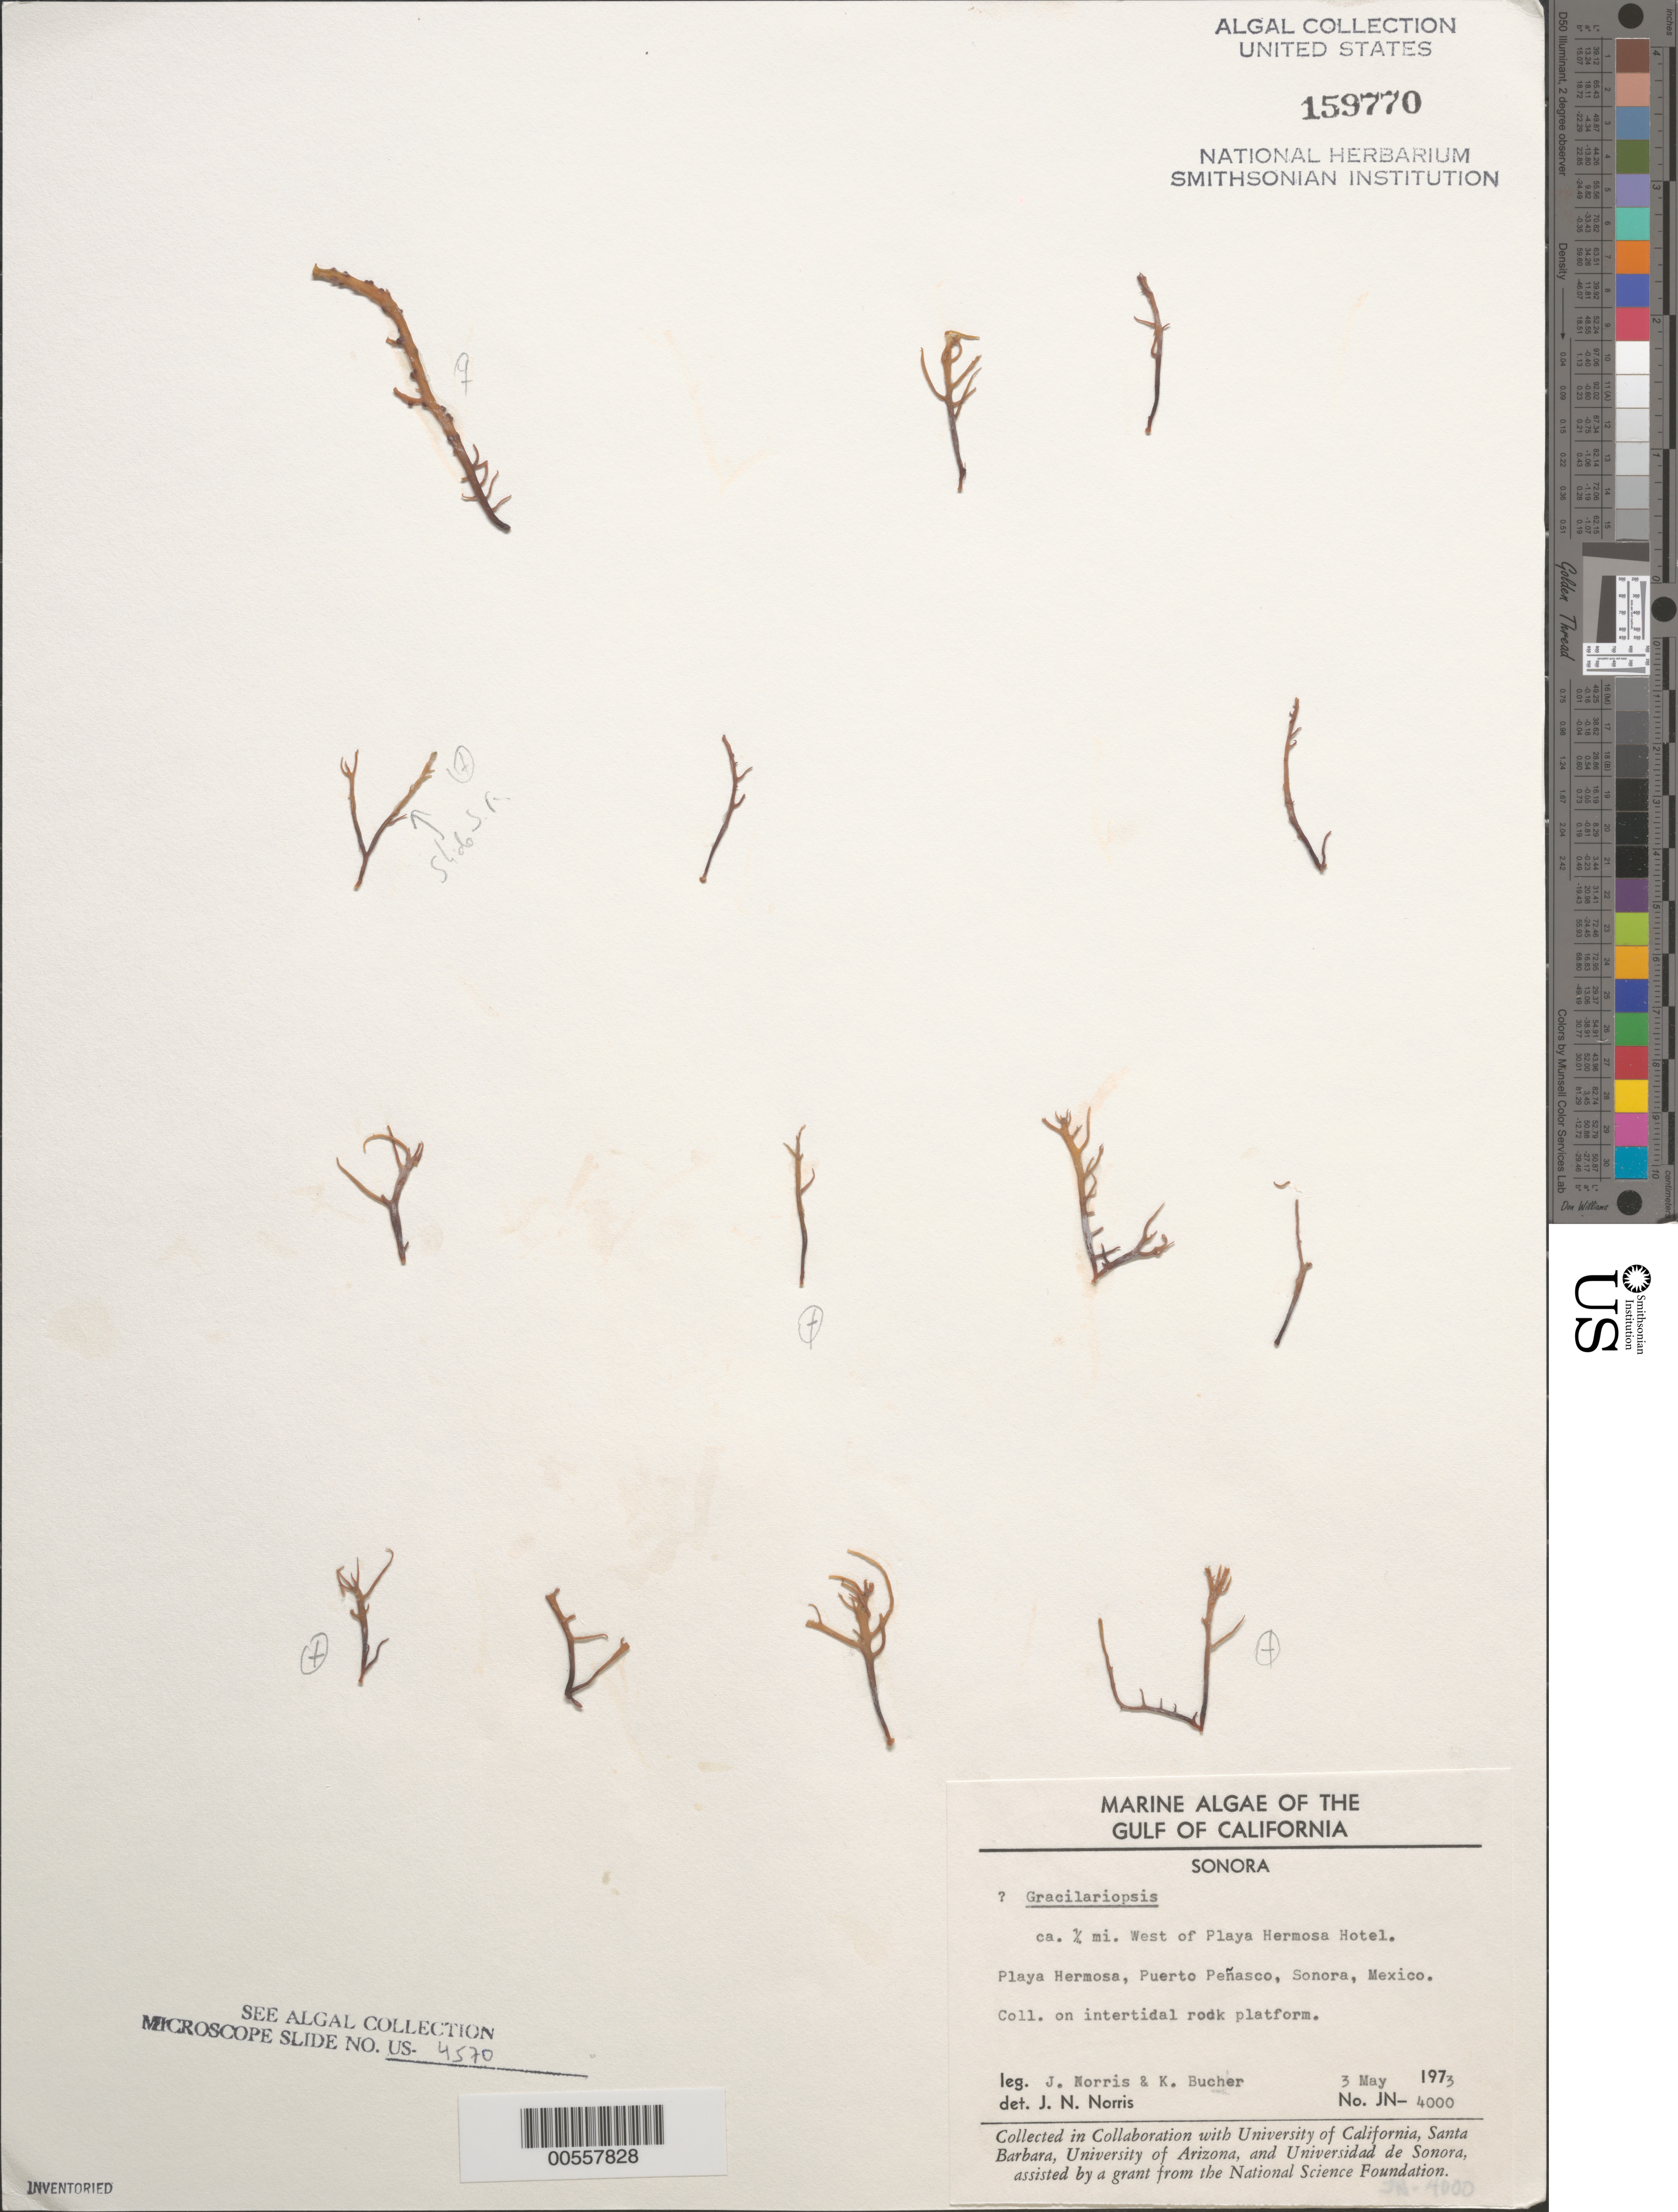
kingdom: Plantae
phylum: Rhodophyta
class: Florideophyceae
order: Gracilariales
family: Gracilariaceae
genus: Gracilariopsis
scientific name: Gracilariopsis sp.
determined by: Norris, James N.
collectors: J. N. Norris & K. E. Bucher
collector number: JN-4000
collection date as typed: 03 May 1973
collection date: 1973-05-03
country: Mexico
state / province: Sonora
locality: Playa Hermosa, Puerto Penasco, ca. 0.25 mile west of Playa Hermosa Hotel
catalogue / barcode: US 159770